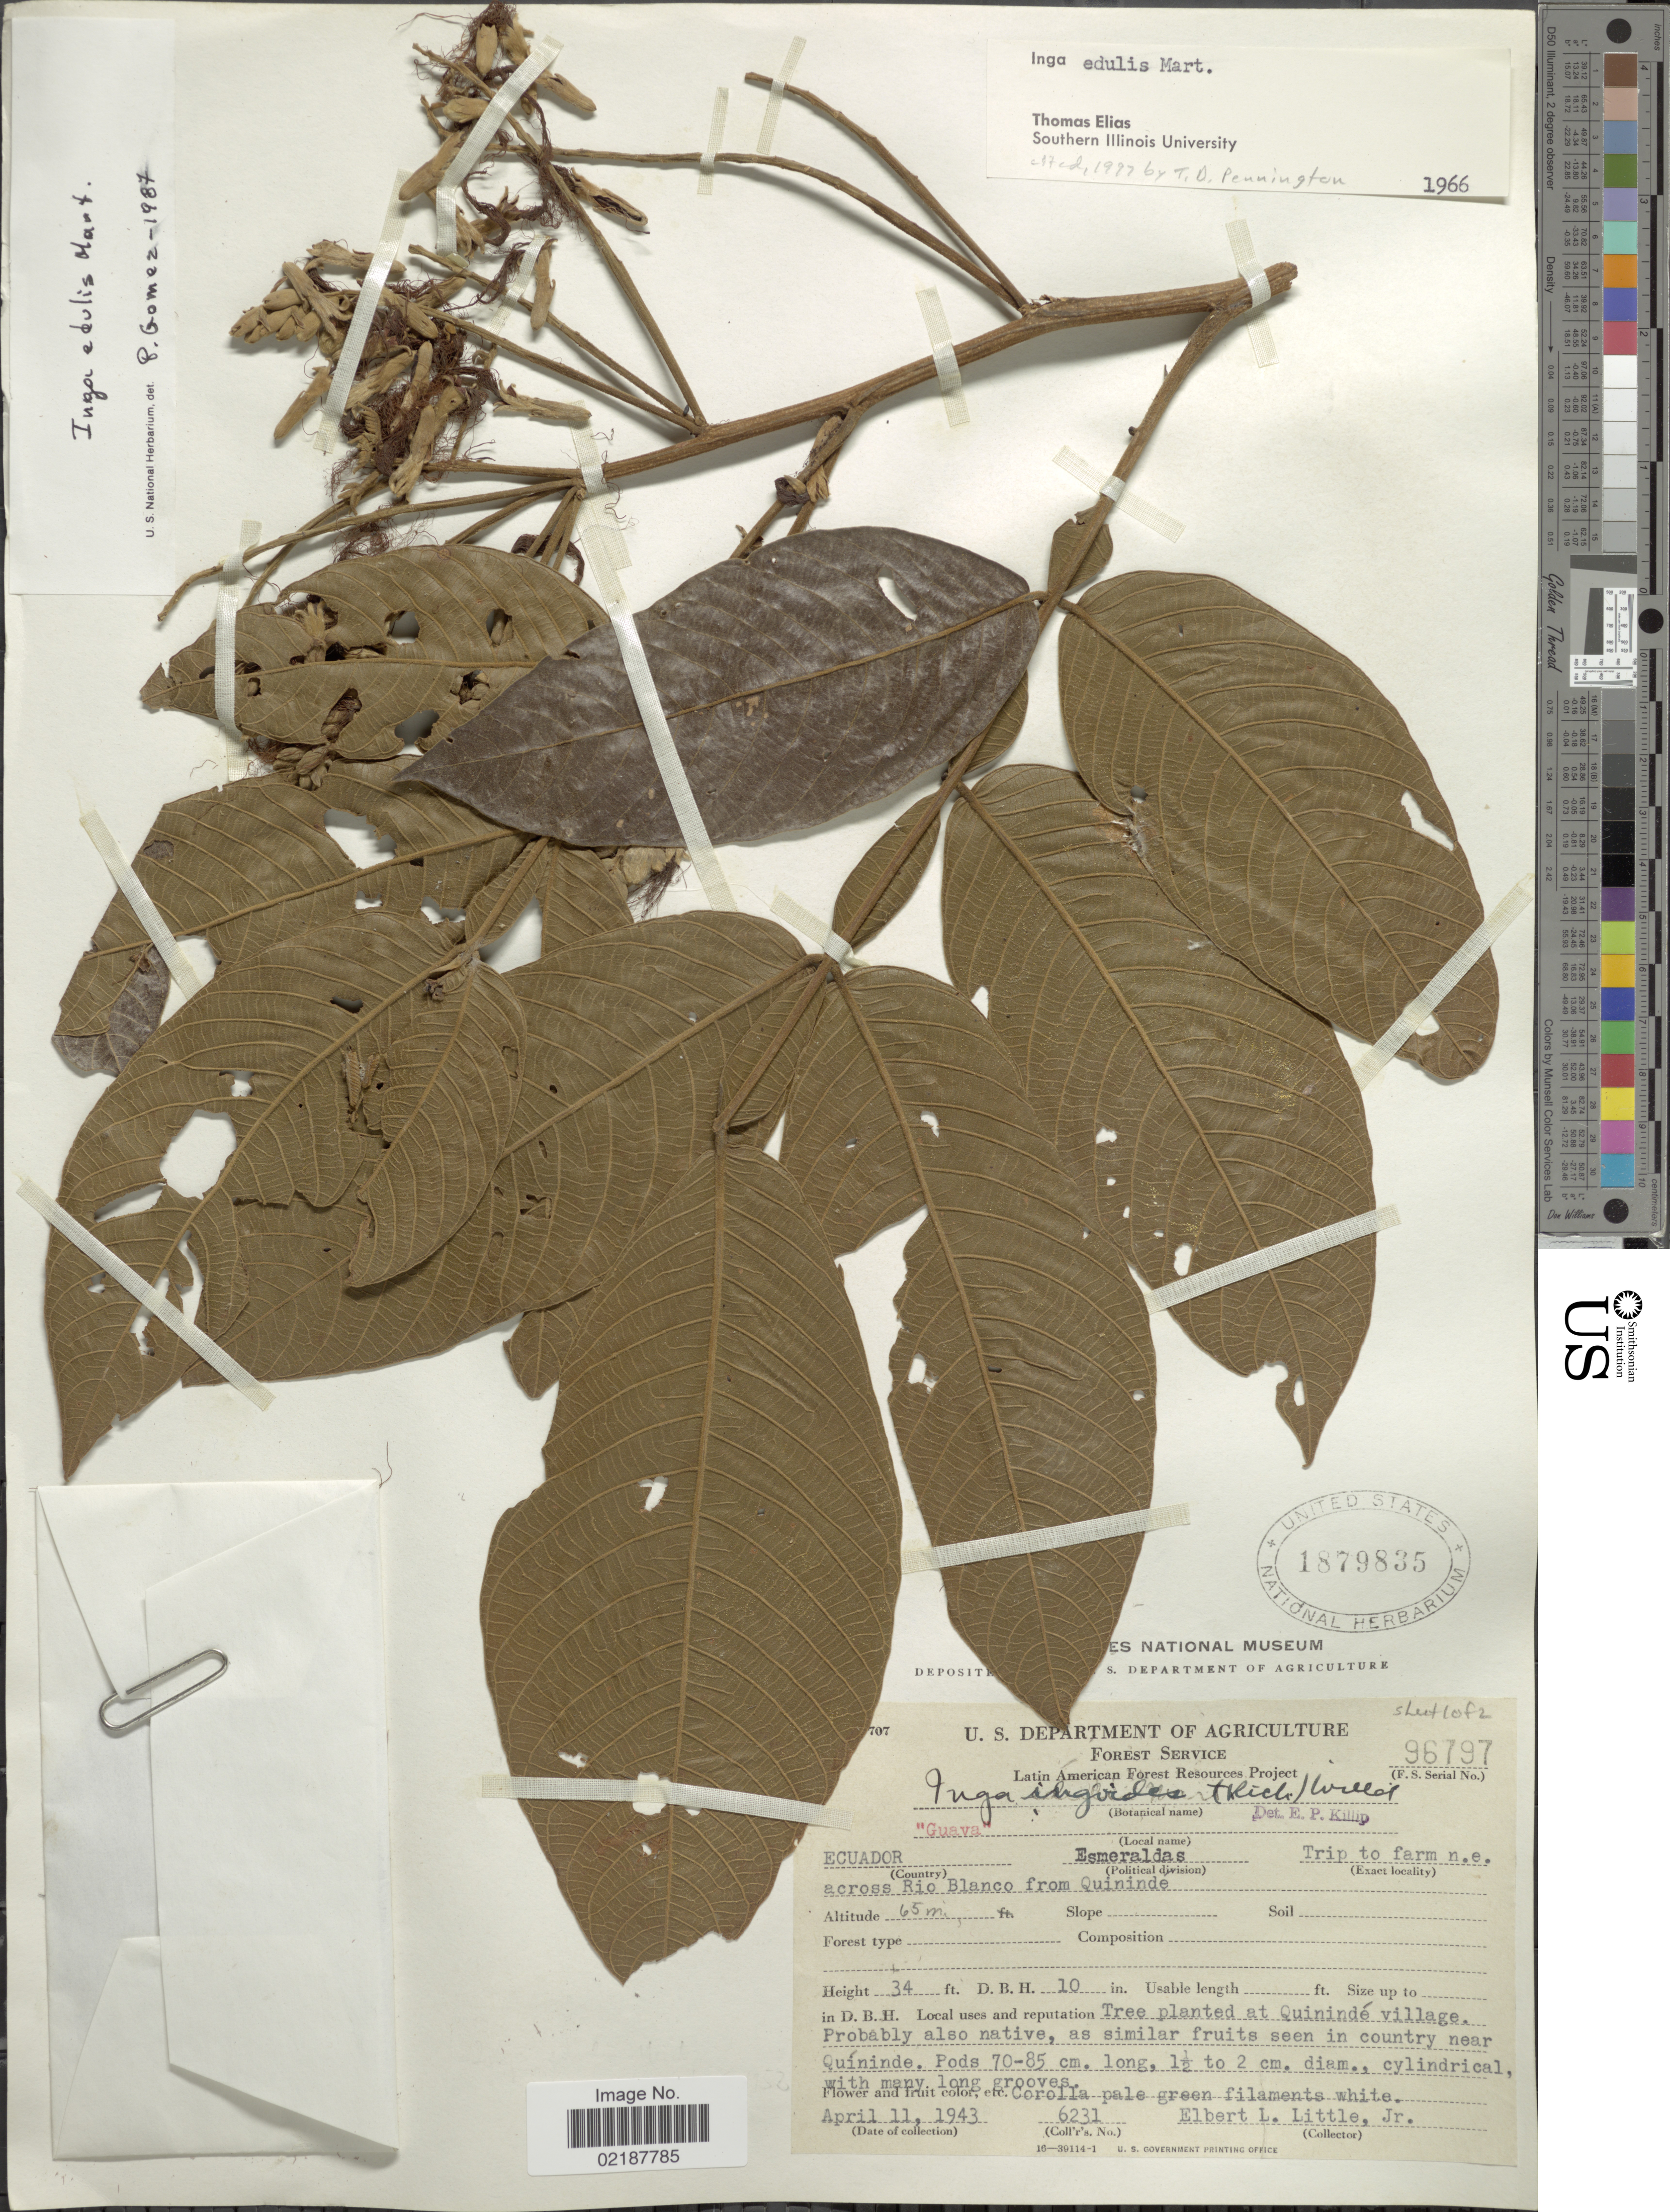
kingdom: Plantae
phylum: Tracheophyta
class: Magnoliopsida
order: Fabales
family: Fabaceae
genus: Inga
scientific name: Inga edulis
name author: Mart.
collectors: E. L. Little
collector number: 6231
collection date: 1943-04-11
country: Ecuador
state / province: Esmeraldas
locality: Across Rio Blanco from Quininde, Trip to farm n.e.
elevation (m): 65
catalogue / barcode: US 1879835